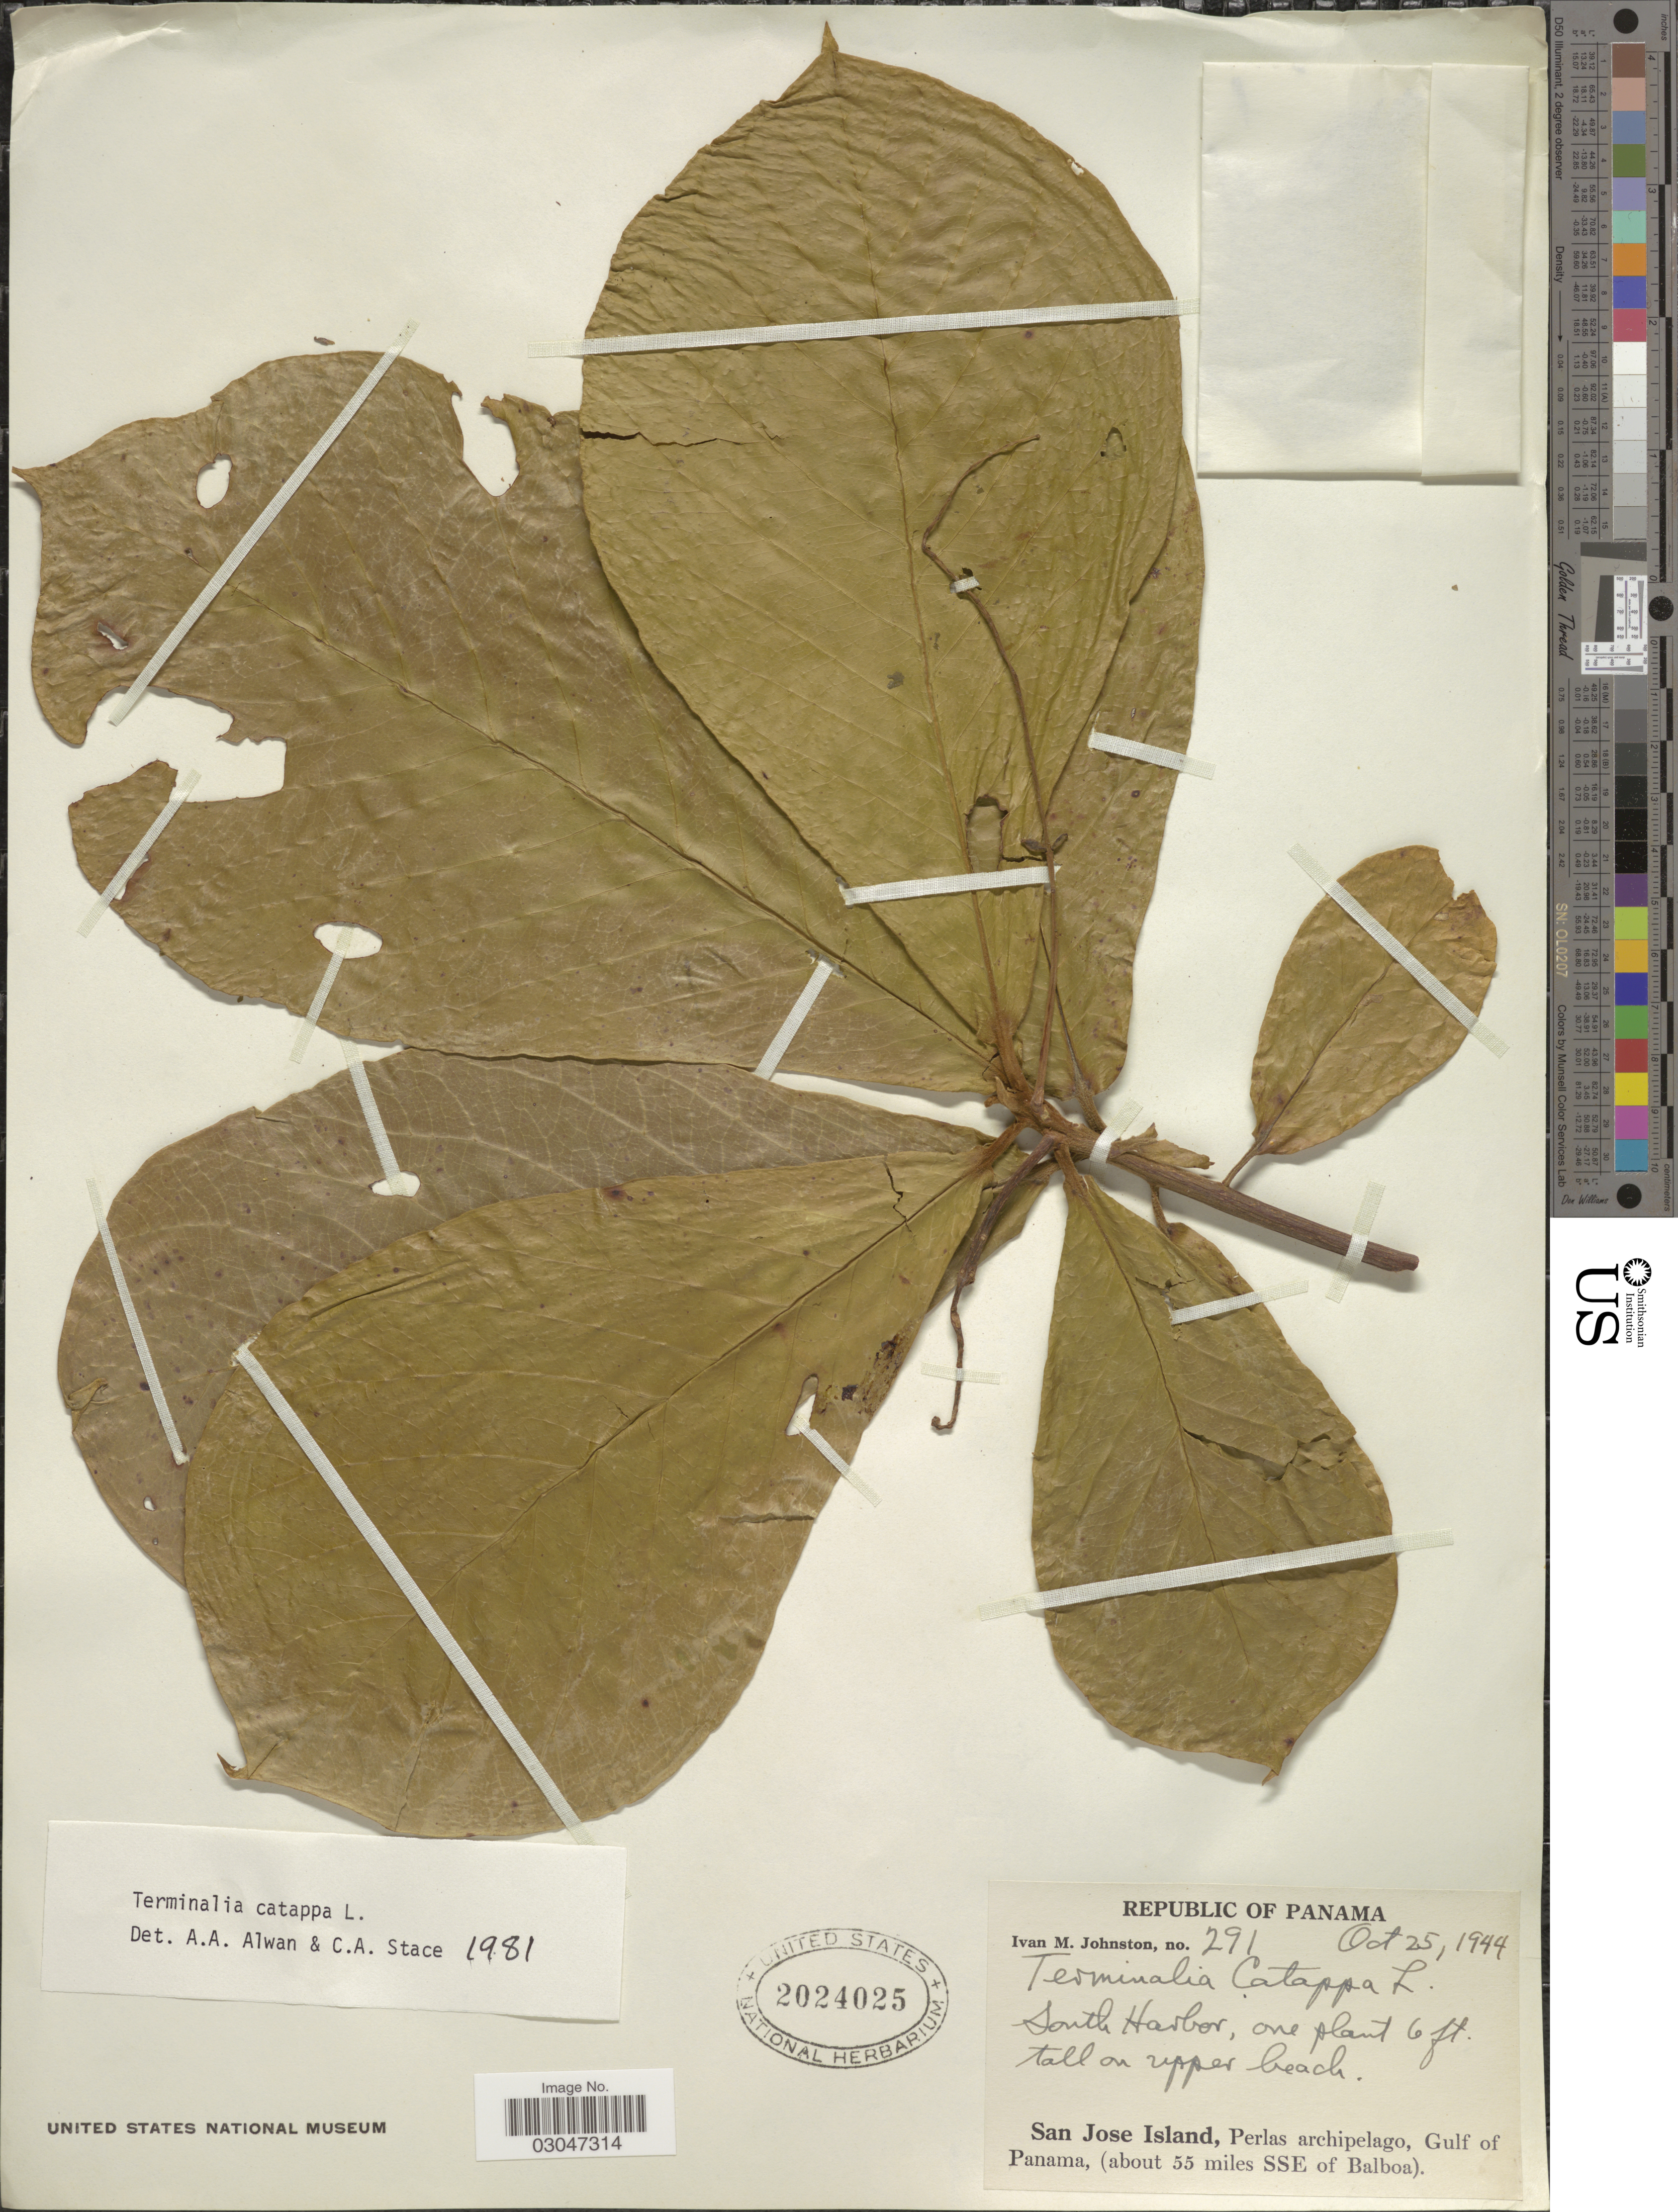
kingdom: Plantae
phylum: Tracheophyta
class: Magnoliopsida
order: Myrtales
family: Combretaceae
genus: Terminalia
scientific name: Terminalia catappa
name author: L.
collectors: I.M. Johnston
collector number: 291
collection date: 1944-10-25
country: Panama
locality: South Harbor. San Jose Island, Perlas archipelago, Gulf of Panam, (about 55 miles SSE of Balboa).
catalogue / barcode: US 2024025